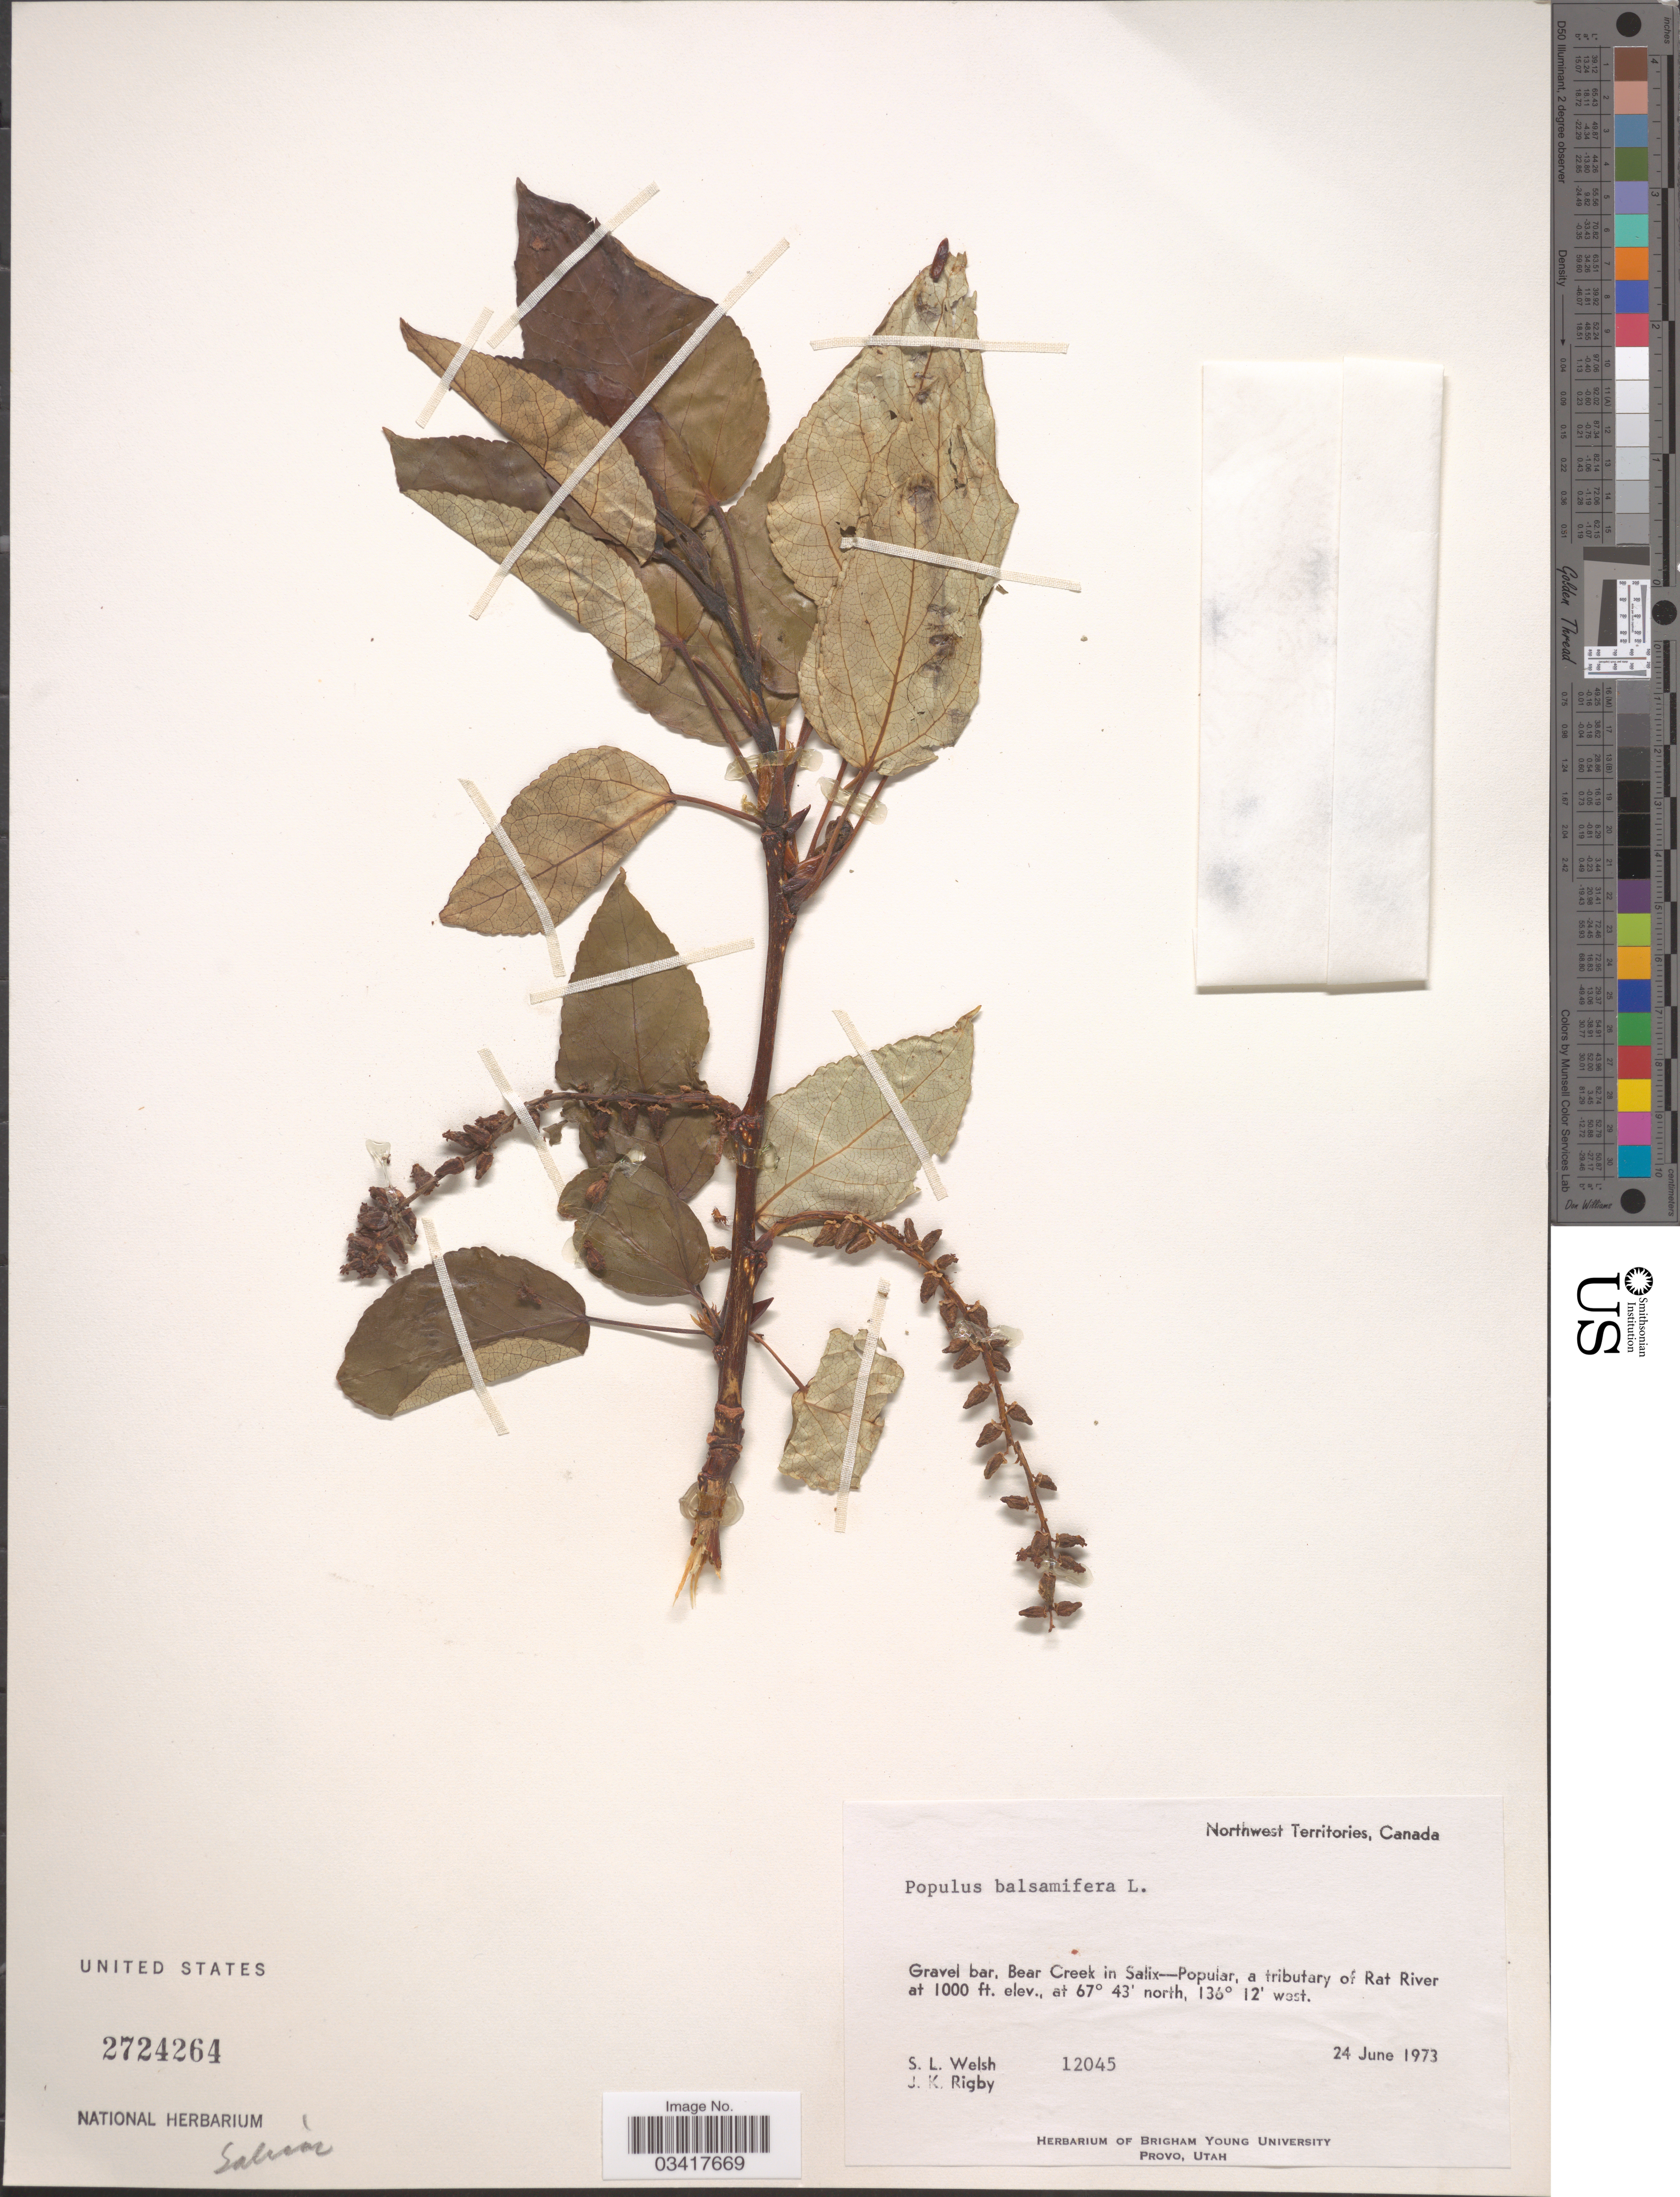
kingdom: Plantae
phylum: Tracheophyta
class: Magnoliopsida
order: Malpighiales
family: Salicaceae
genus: Populus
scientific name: Populus balsamifera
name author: L.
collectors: S. Welsh & J. Rigby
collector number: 12045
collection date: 1973-06-24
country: Canada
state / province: Northwest Territories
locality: Gravel bar. Bear Creek in Salix - Popular, a tributary of Rat River.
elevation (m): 305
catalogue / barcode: US 2724264